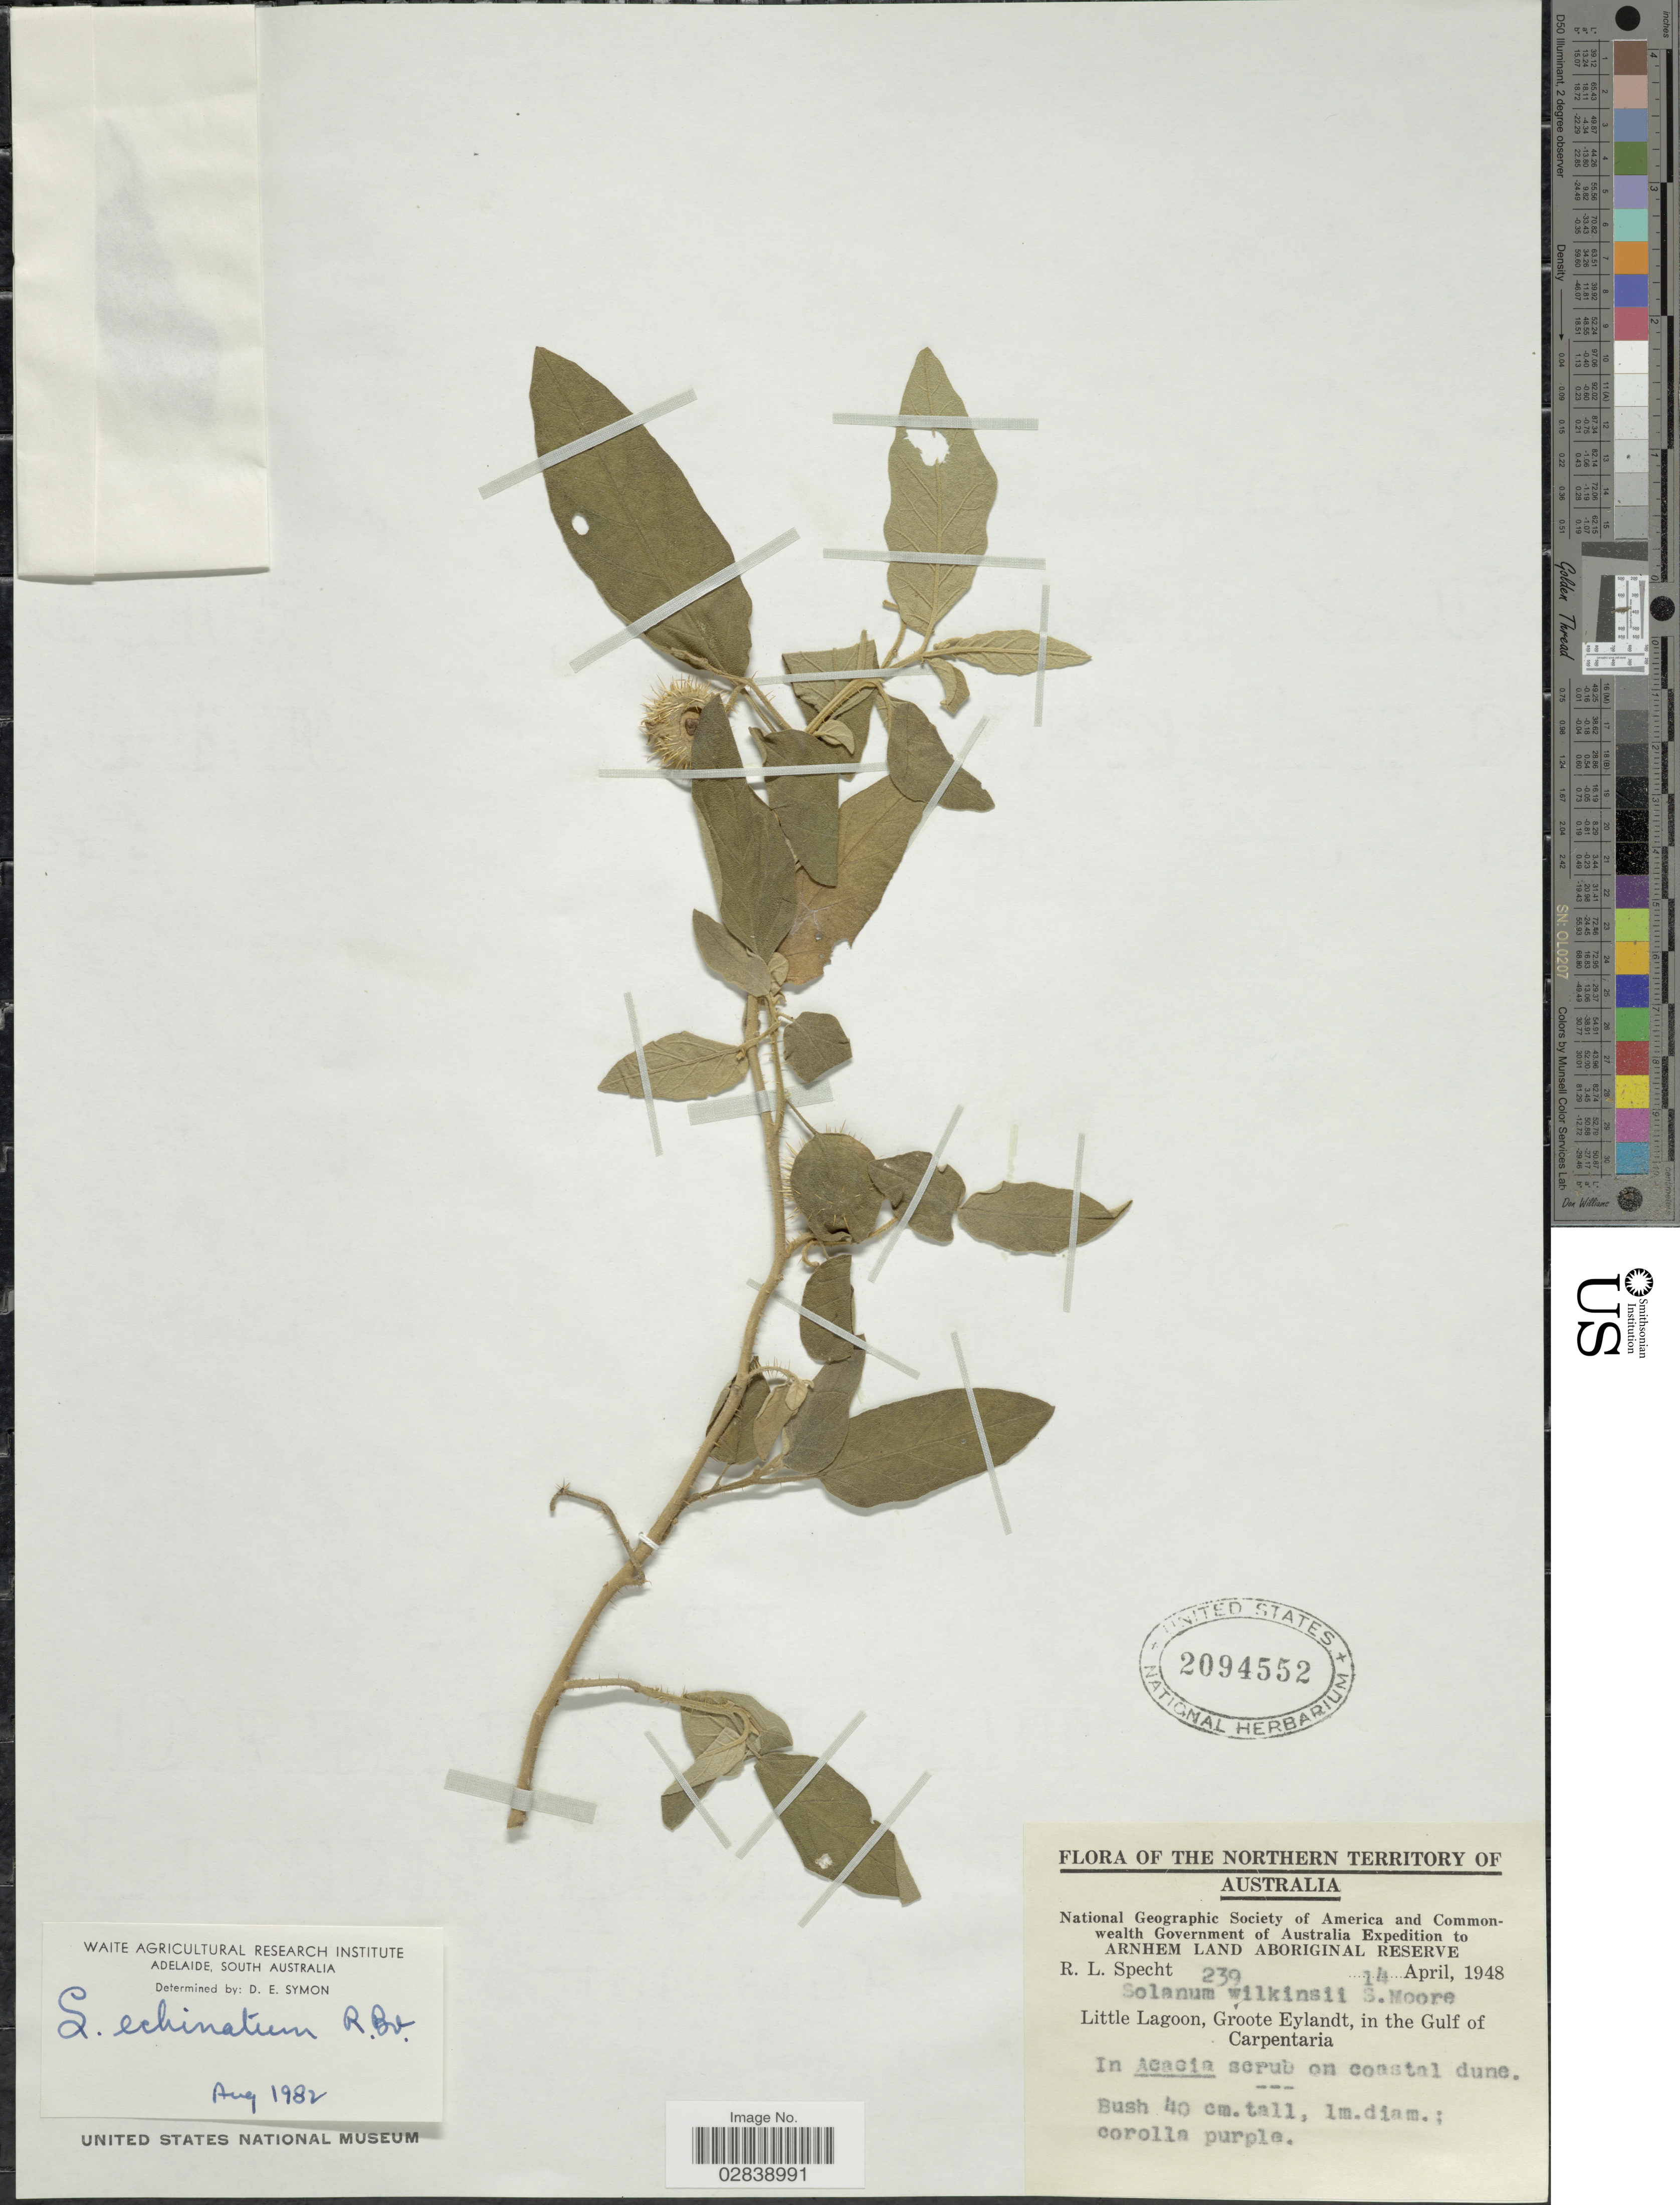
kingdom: Plantae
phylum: Tracheophyta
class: Magnoliopsida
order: Solanales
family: Solanaceae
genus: Solanum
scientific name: Solanum echinatum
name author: R. Br.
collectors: R. L. Specht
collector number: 239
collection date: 1948-04-14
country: Australia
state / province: Northern Territory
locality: Arnhem Land Aboriginal Reserve. Little Lagoon, Groote Eylandt, in the Gulf of Carpentaria.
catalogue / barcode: US 2094552